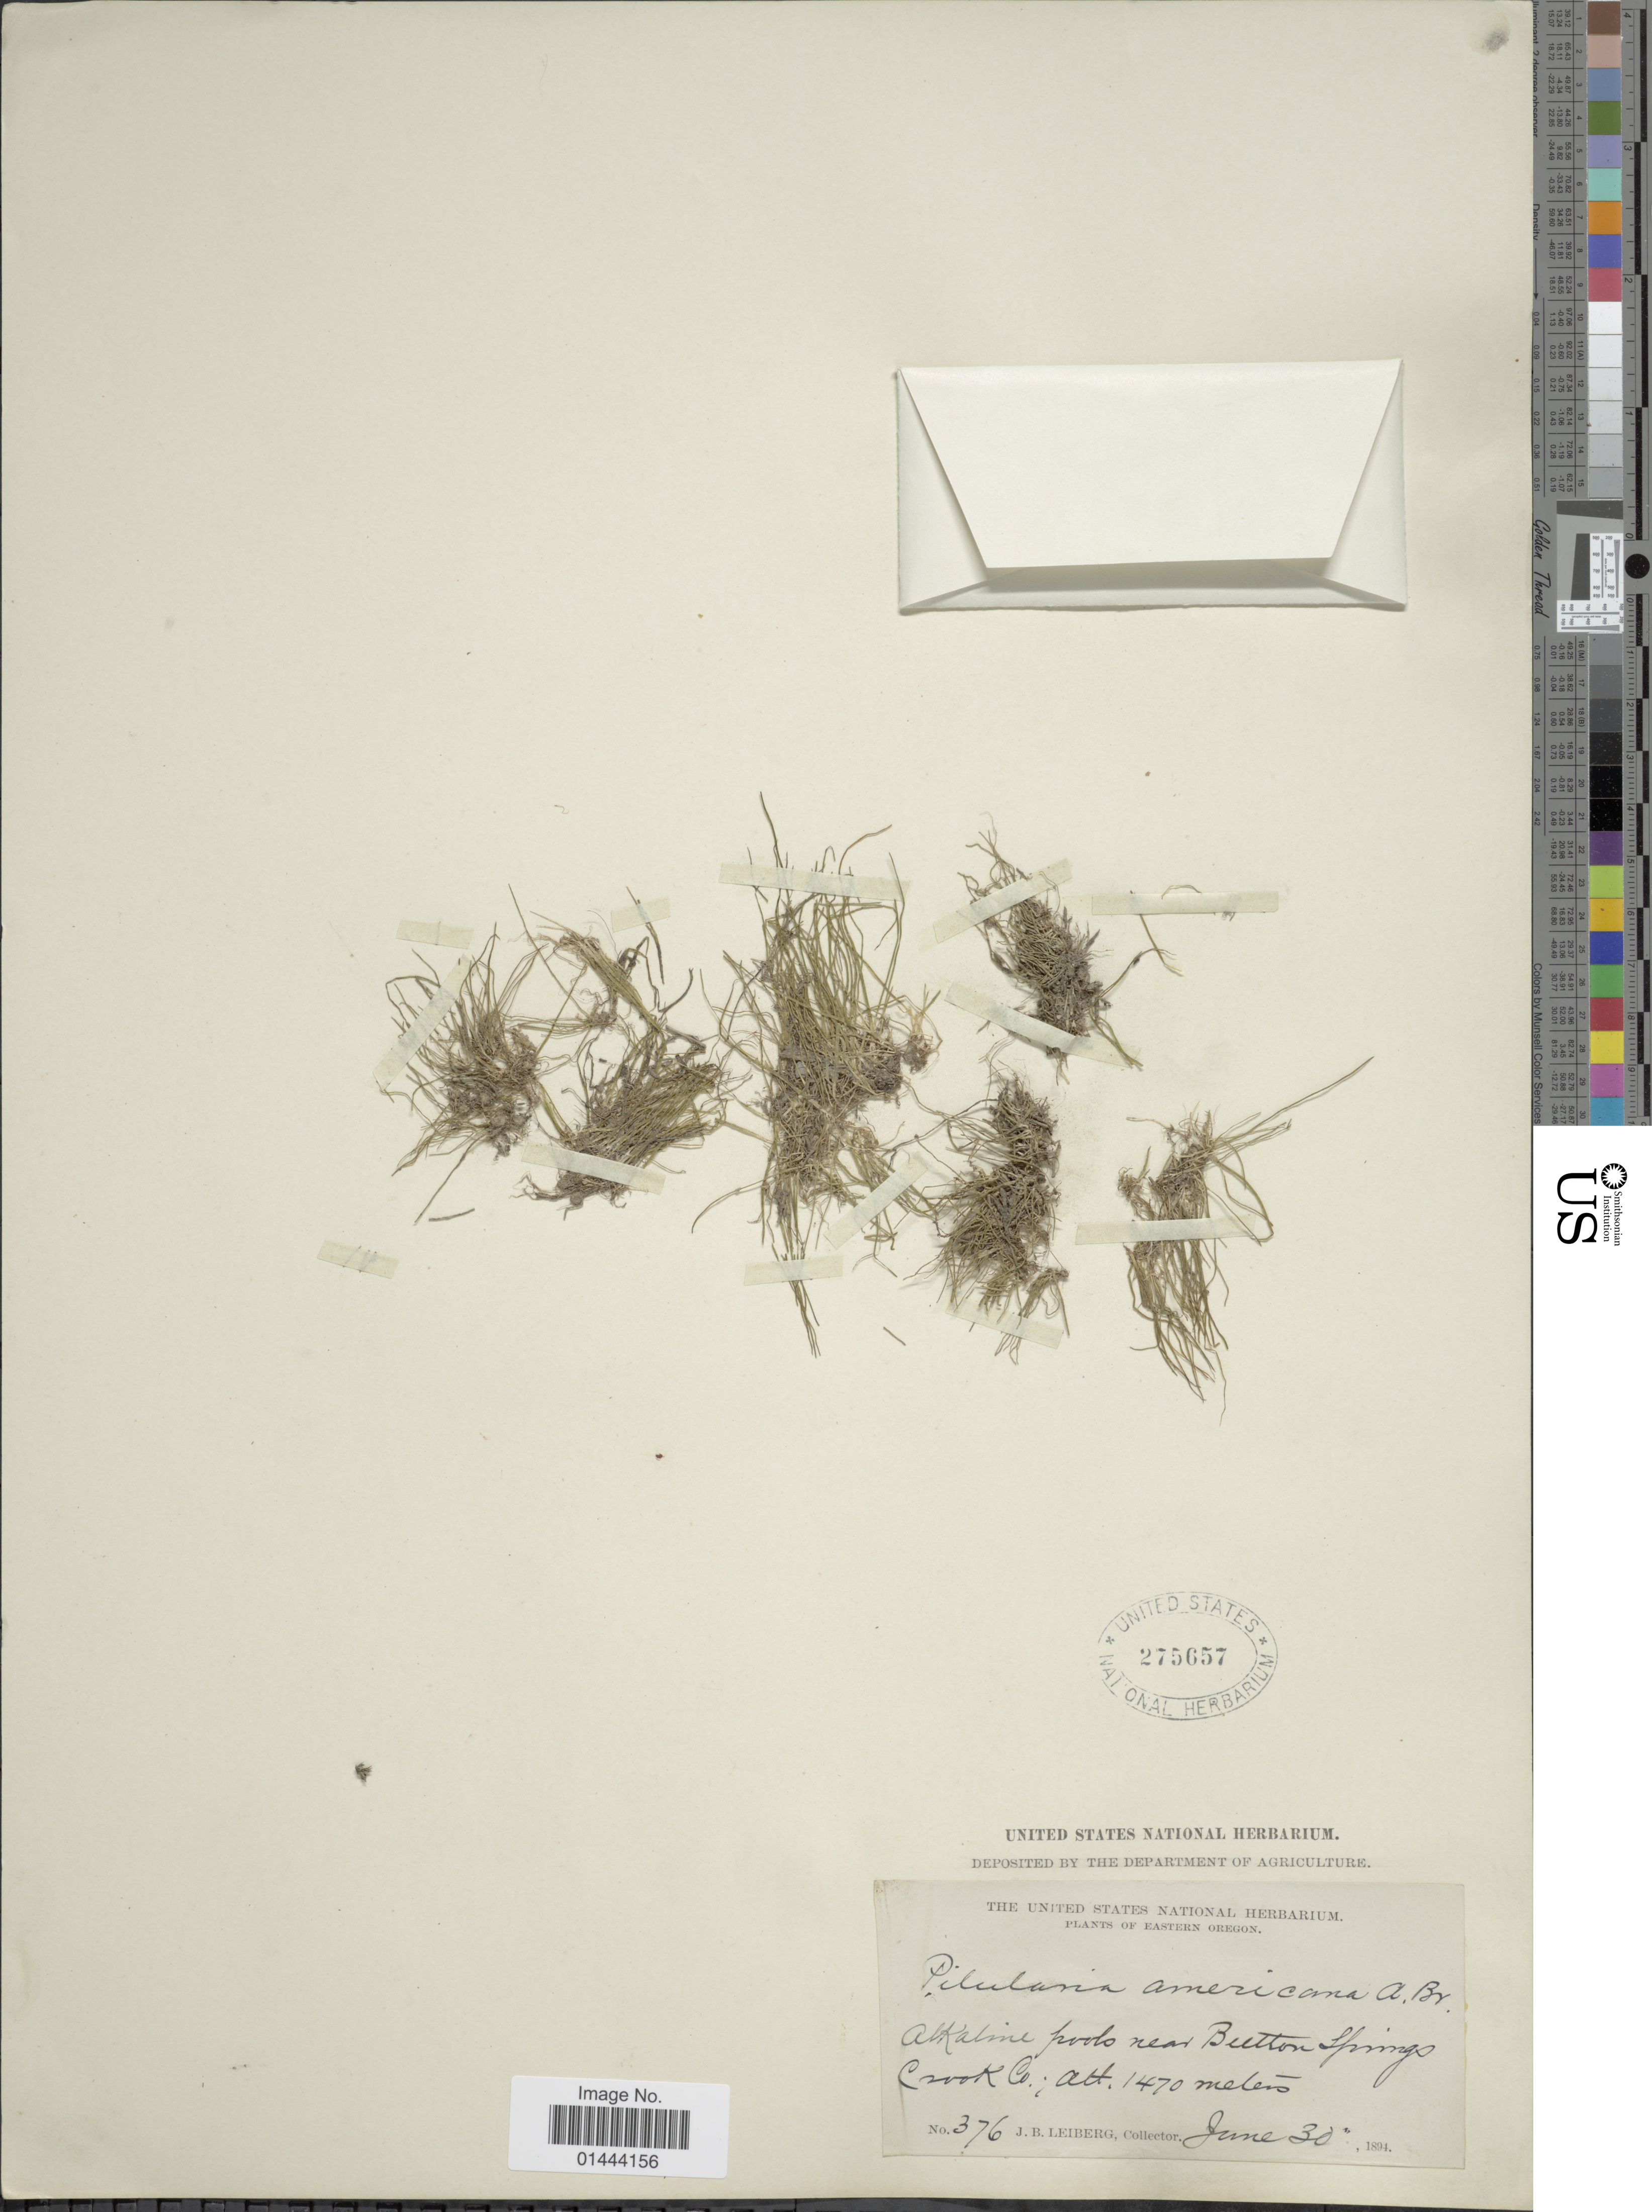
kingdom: Plantae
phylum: Tracheophyta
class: Polypodiopsida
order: Salviniales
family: Marsileaceae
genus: Pilularia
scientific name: Pilularia americana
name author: A. Braun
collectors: J. B. Leiberg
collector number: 376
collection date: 1894-06-30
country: United States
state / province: Oregon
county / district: Crook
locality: Eastern Oregon, Alkaline pools near Button Springs, Crook Co.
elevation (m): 1470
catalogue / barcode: US 275657